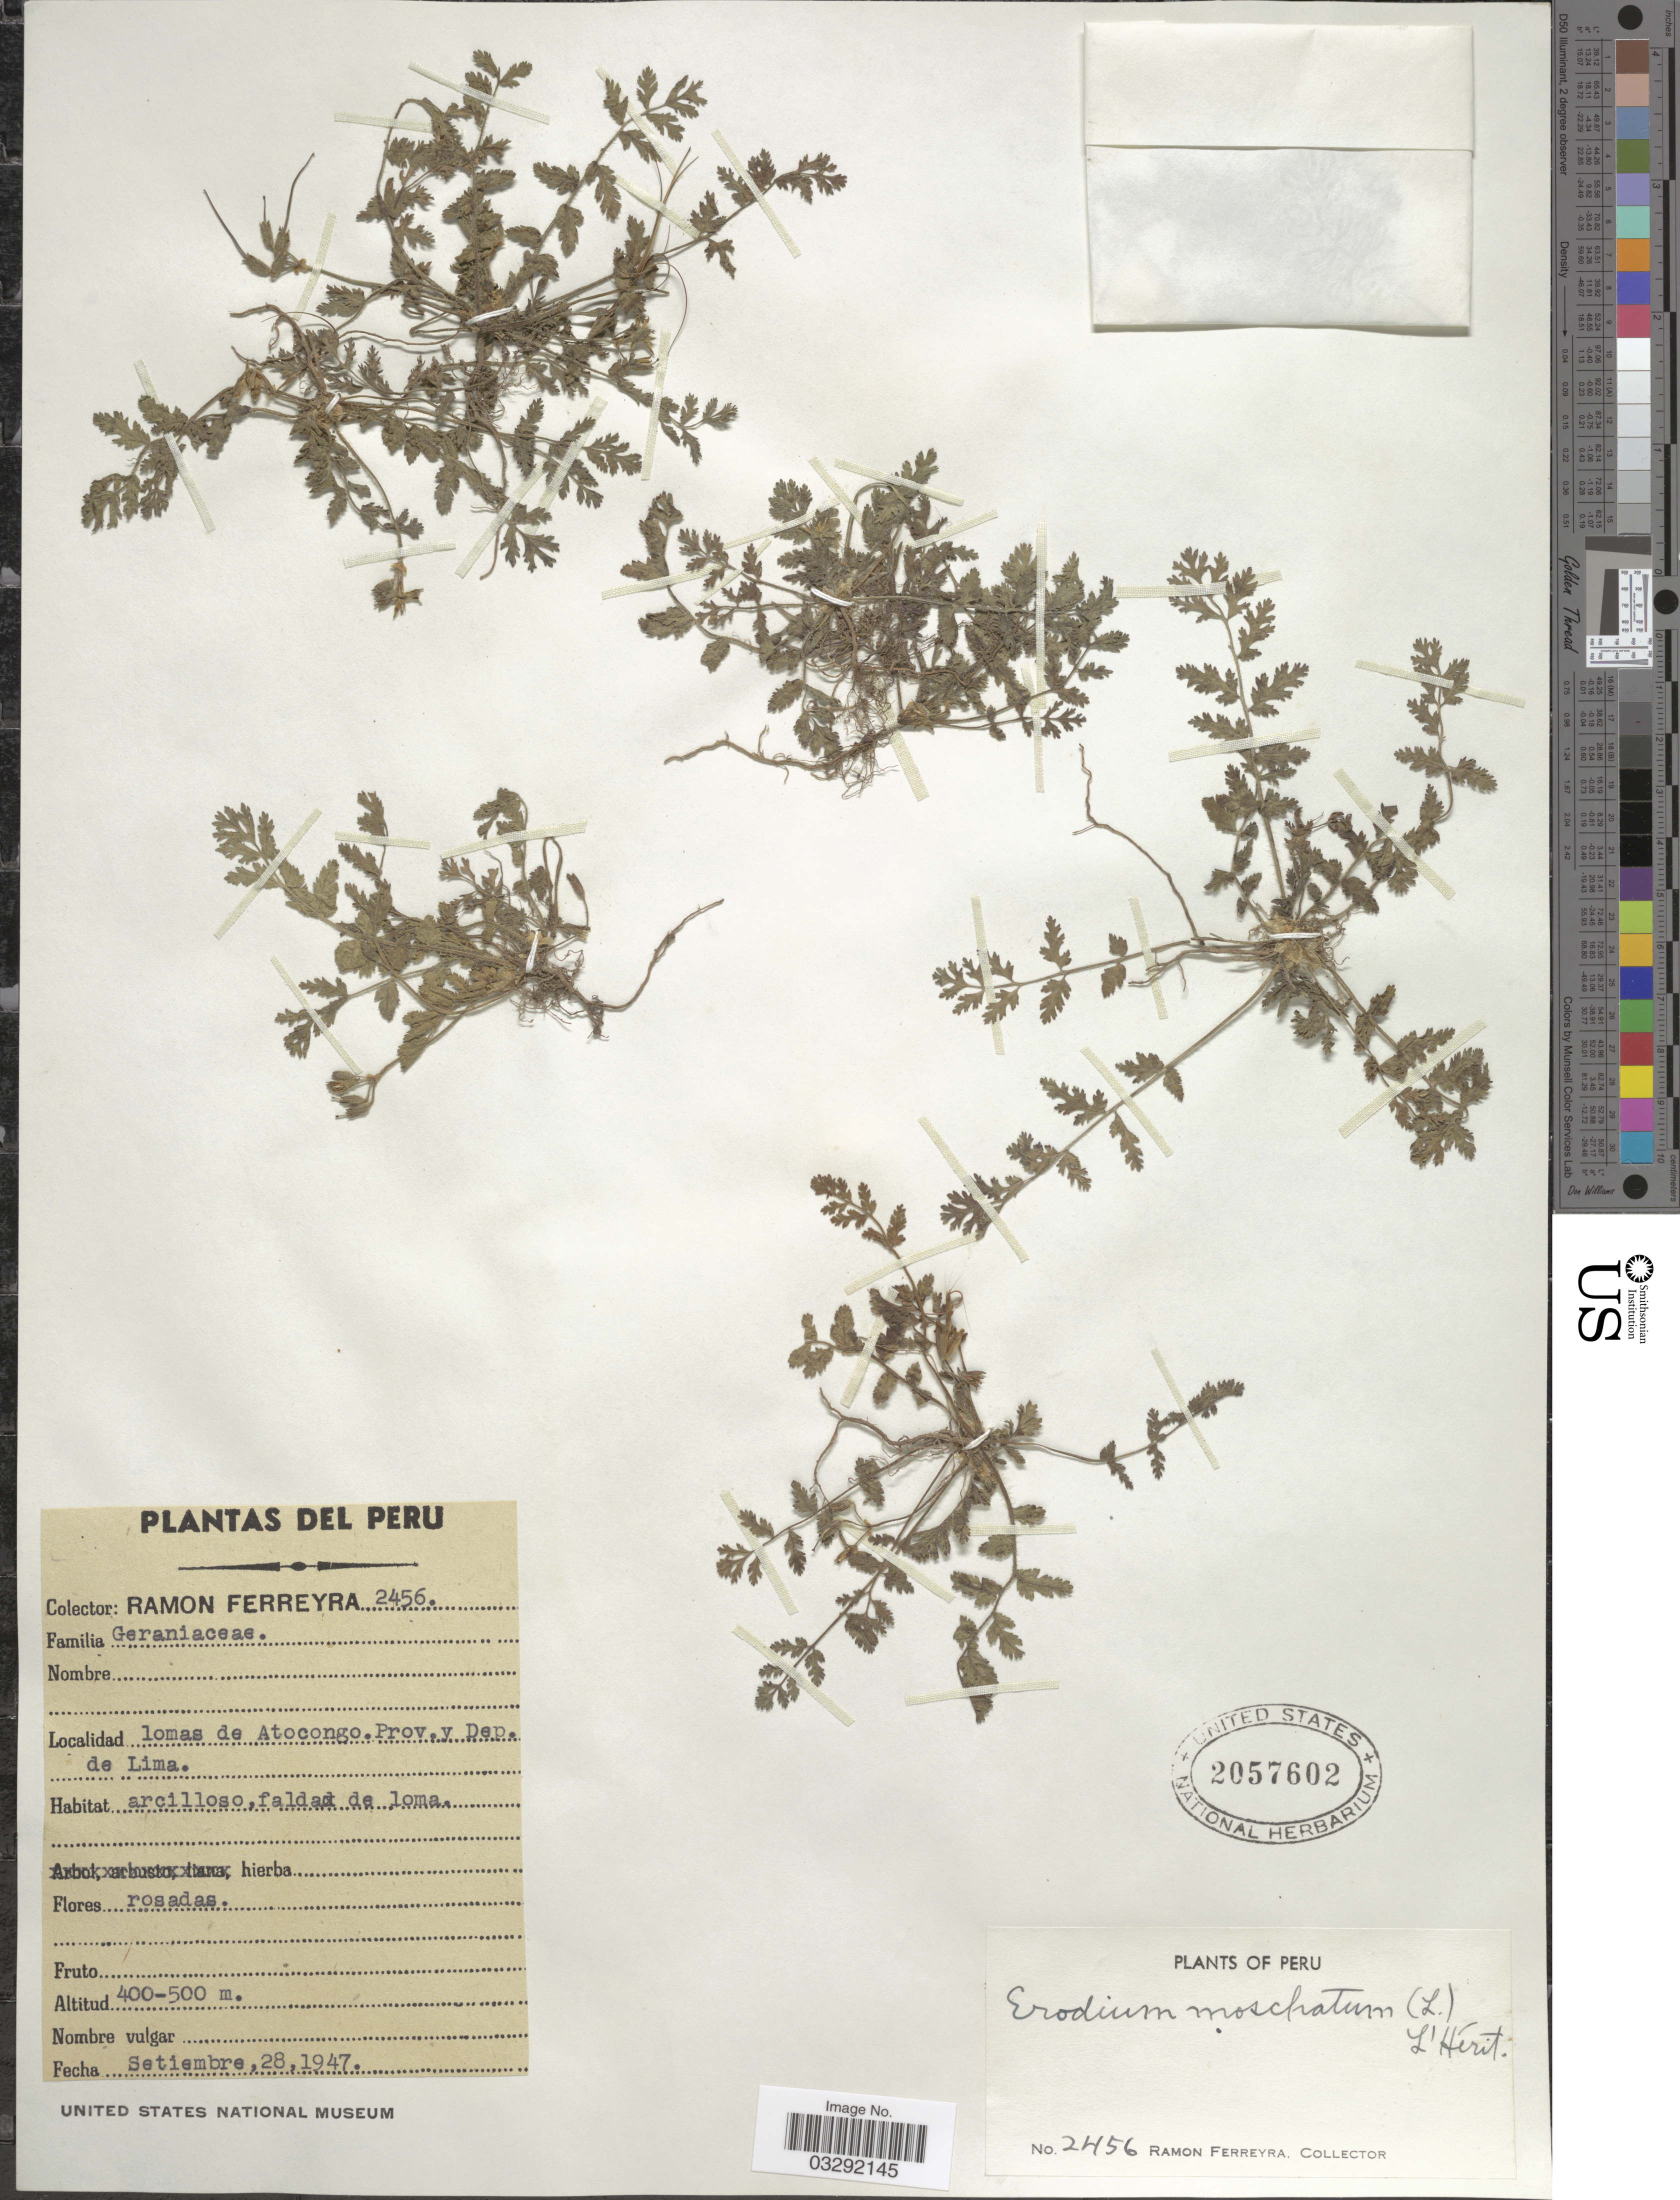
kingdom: Plantae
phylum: Tracheophyta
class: Magnoliopsida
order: Geraniales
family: Geraniaceae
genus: Erodium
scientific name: Erodium moschatum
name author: (L.) L'Hér. ex Aiton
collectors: R. A. Ferreyra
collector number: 2456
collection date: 1947-09-28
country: Peru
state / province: Lima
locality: Lomas de Atocongo. Prov. y Dep. Lima.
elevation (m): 400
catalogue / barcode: US 2057602